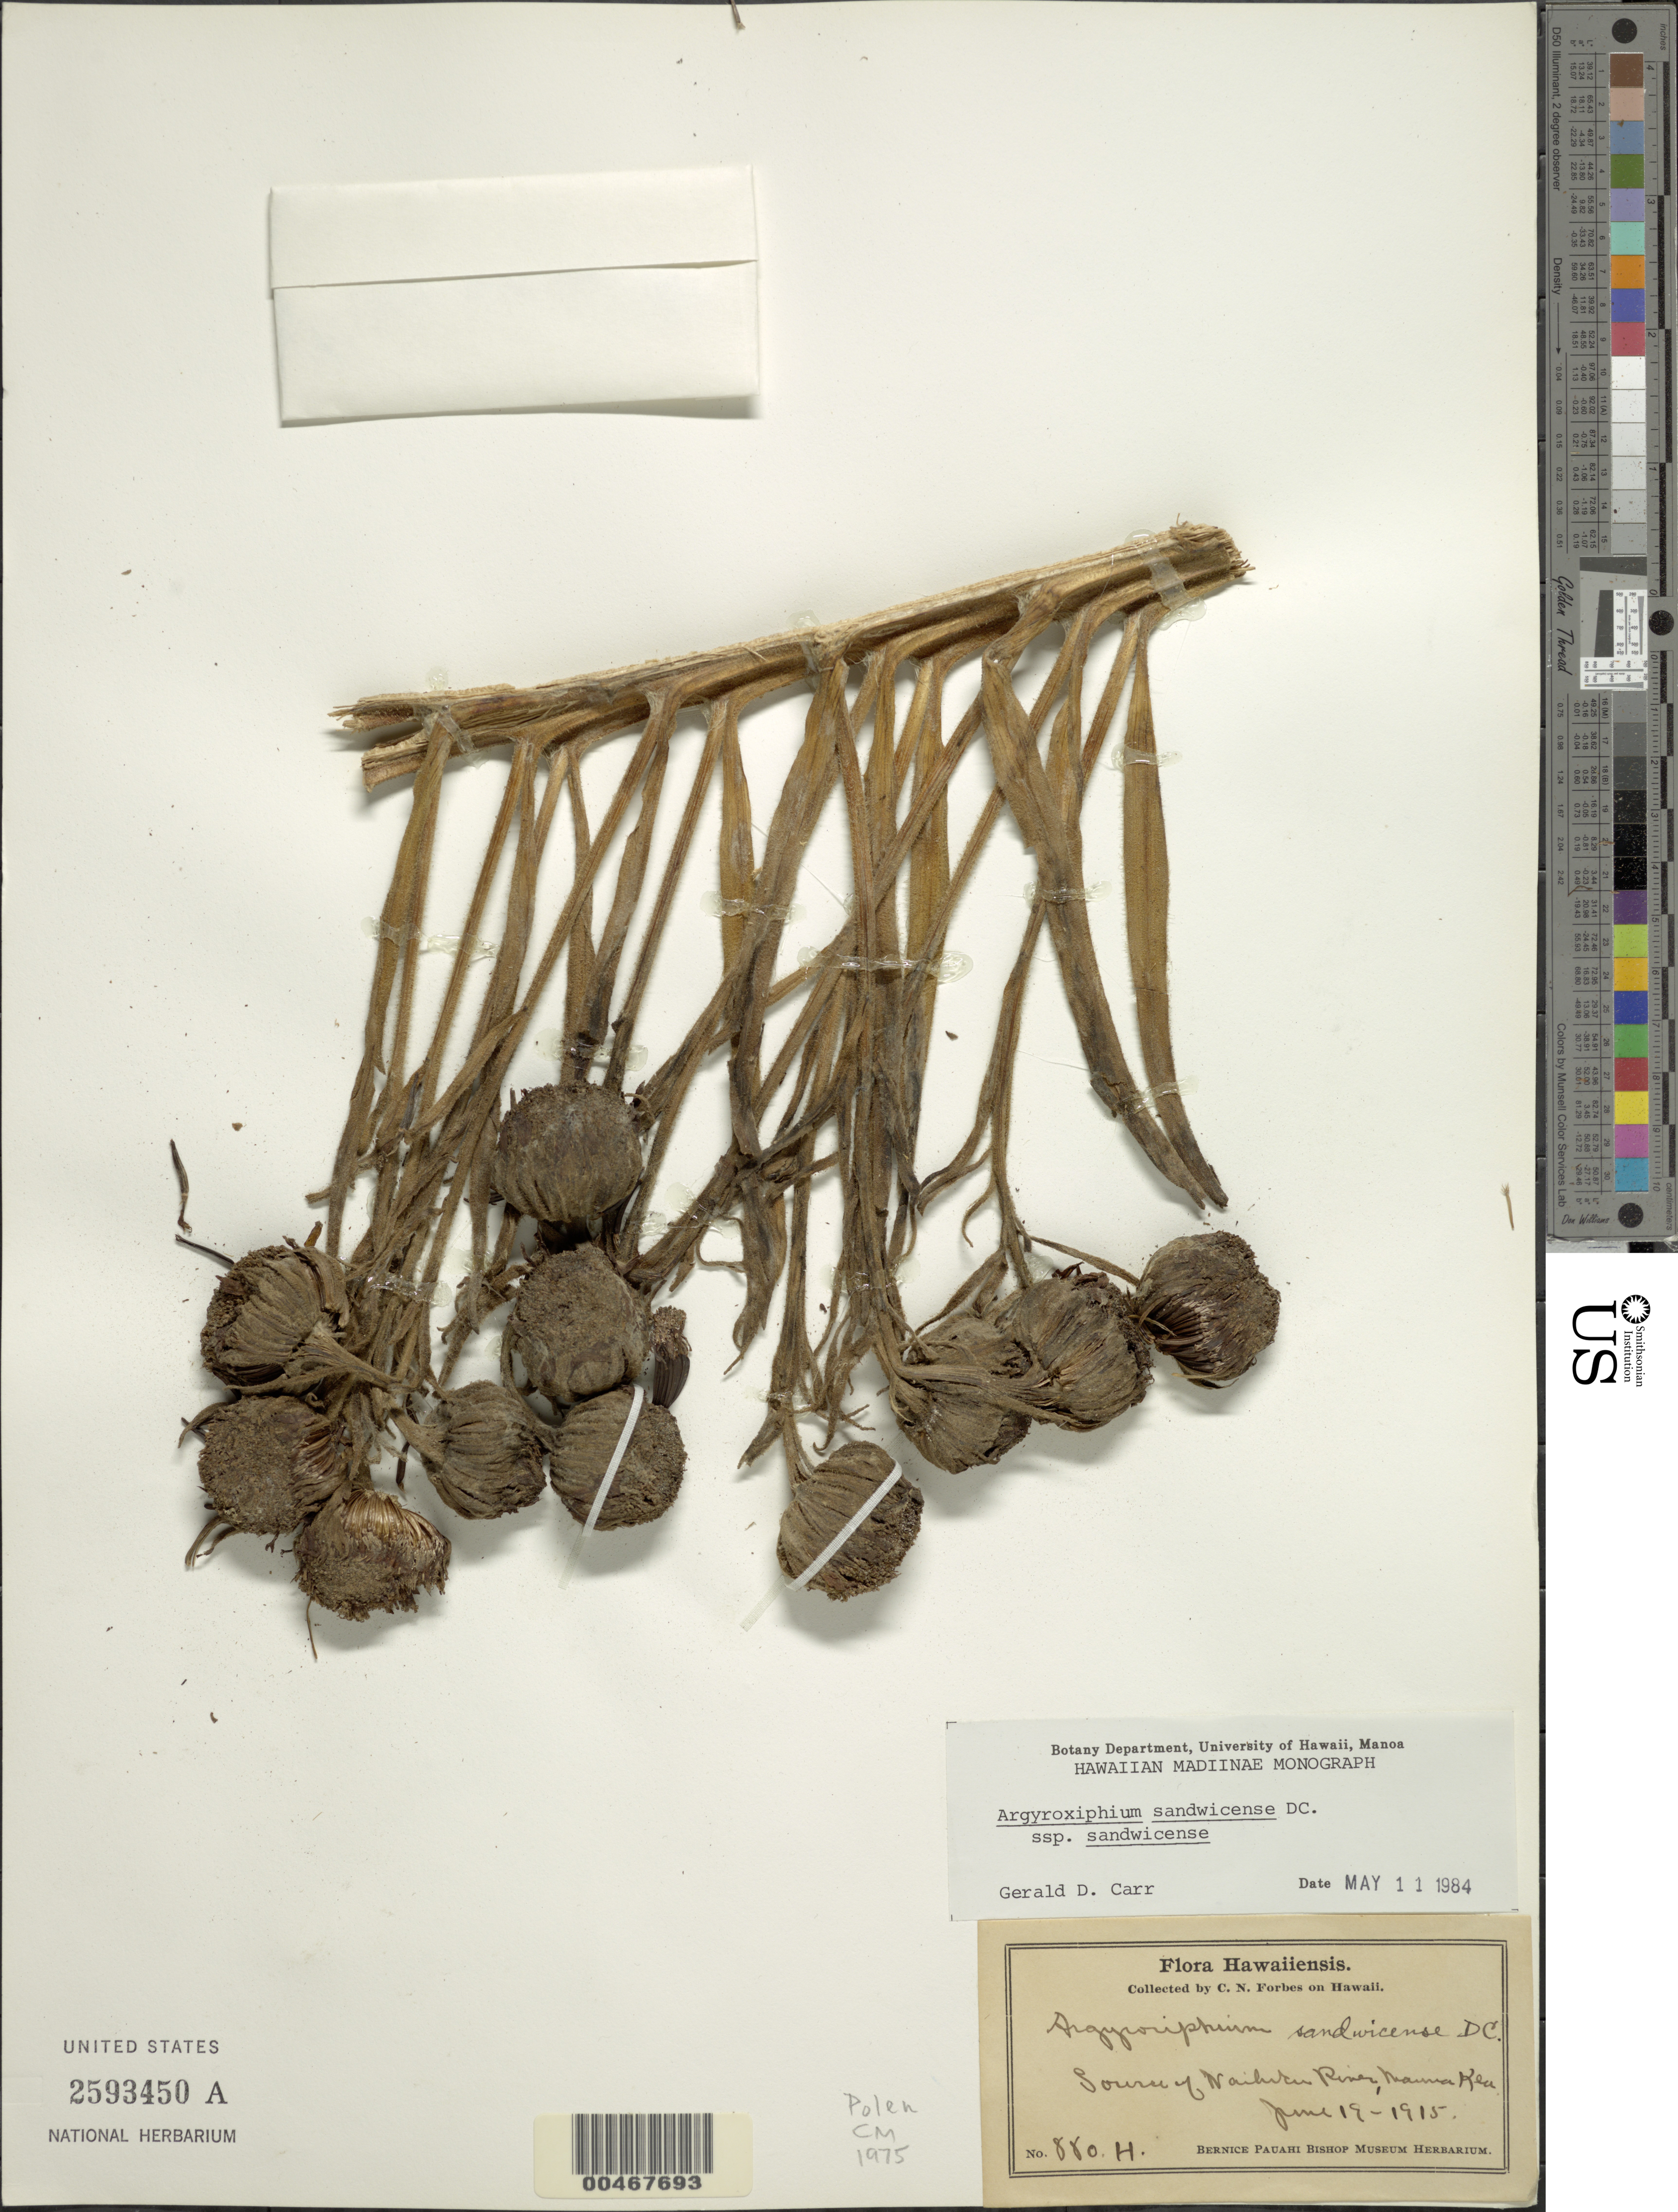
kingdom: Plantae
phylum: Tracheophyta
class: Magnoliopsida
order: Asterales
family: Asteraceae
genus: Argyroxiphium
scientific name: Argyroxiphium sandwicense subsp. sandwicense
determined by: Carr, G. D.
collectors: C. N. Forbes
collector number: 880.H.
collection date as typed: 19 Jun 1915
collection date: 1915-06-19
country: United States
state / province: Hawaii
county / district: Hawaii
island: Hawaii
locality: Source of Wailuku River, Mauna Kea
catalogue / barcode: US 2593450A